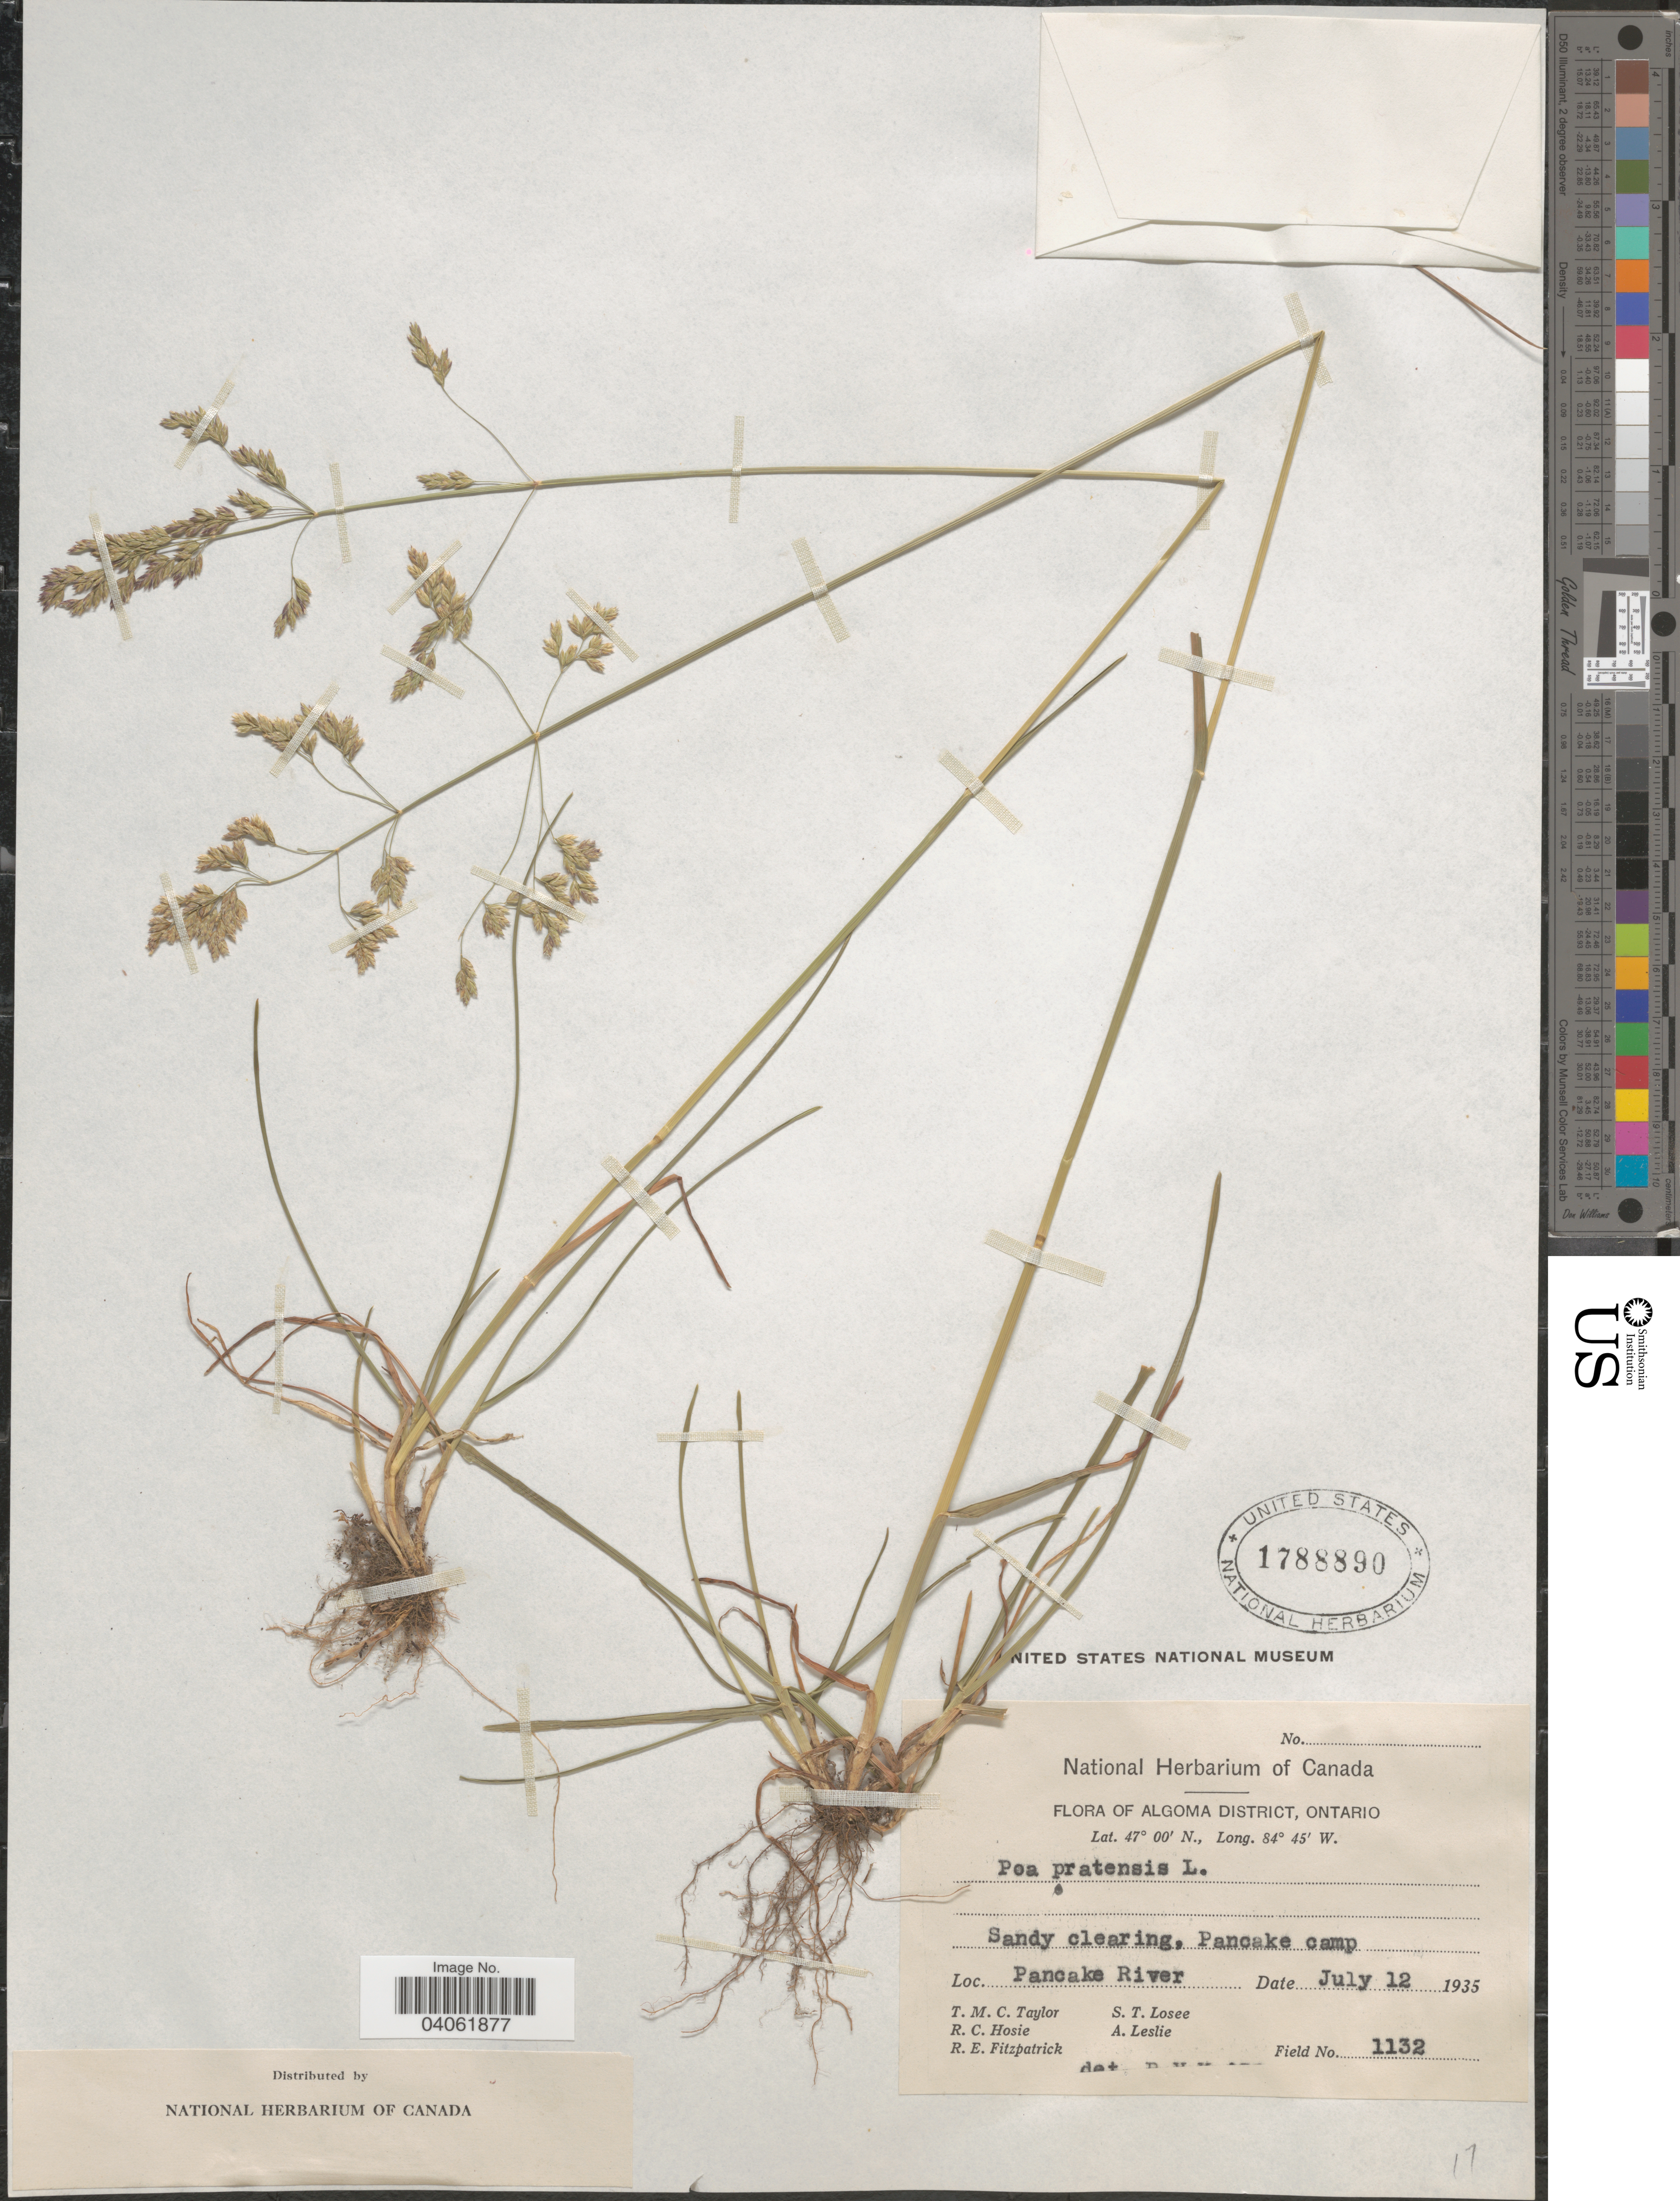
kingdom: Plantae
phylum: Tracheophyta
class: Liliopsida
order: Poales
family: Poaceae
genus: Poa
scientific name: Poa pratensis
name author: L.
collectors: T. M. C. Taylor, R. Hosie, R. Fitzpatrick, S. Losee & A. Leslie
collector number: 1132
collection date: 1935-07-12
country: Canada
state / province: Ontario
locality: Algoma District. Pancake camp. Pancake River.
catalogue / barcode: US 1788890